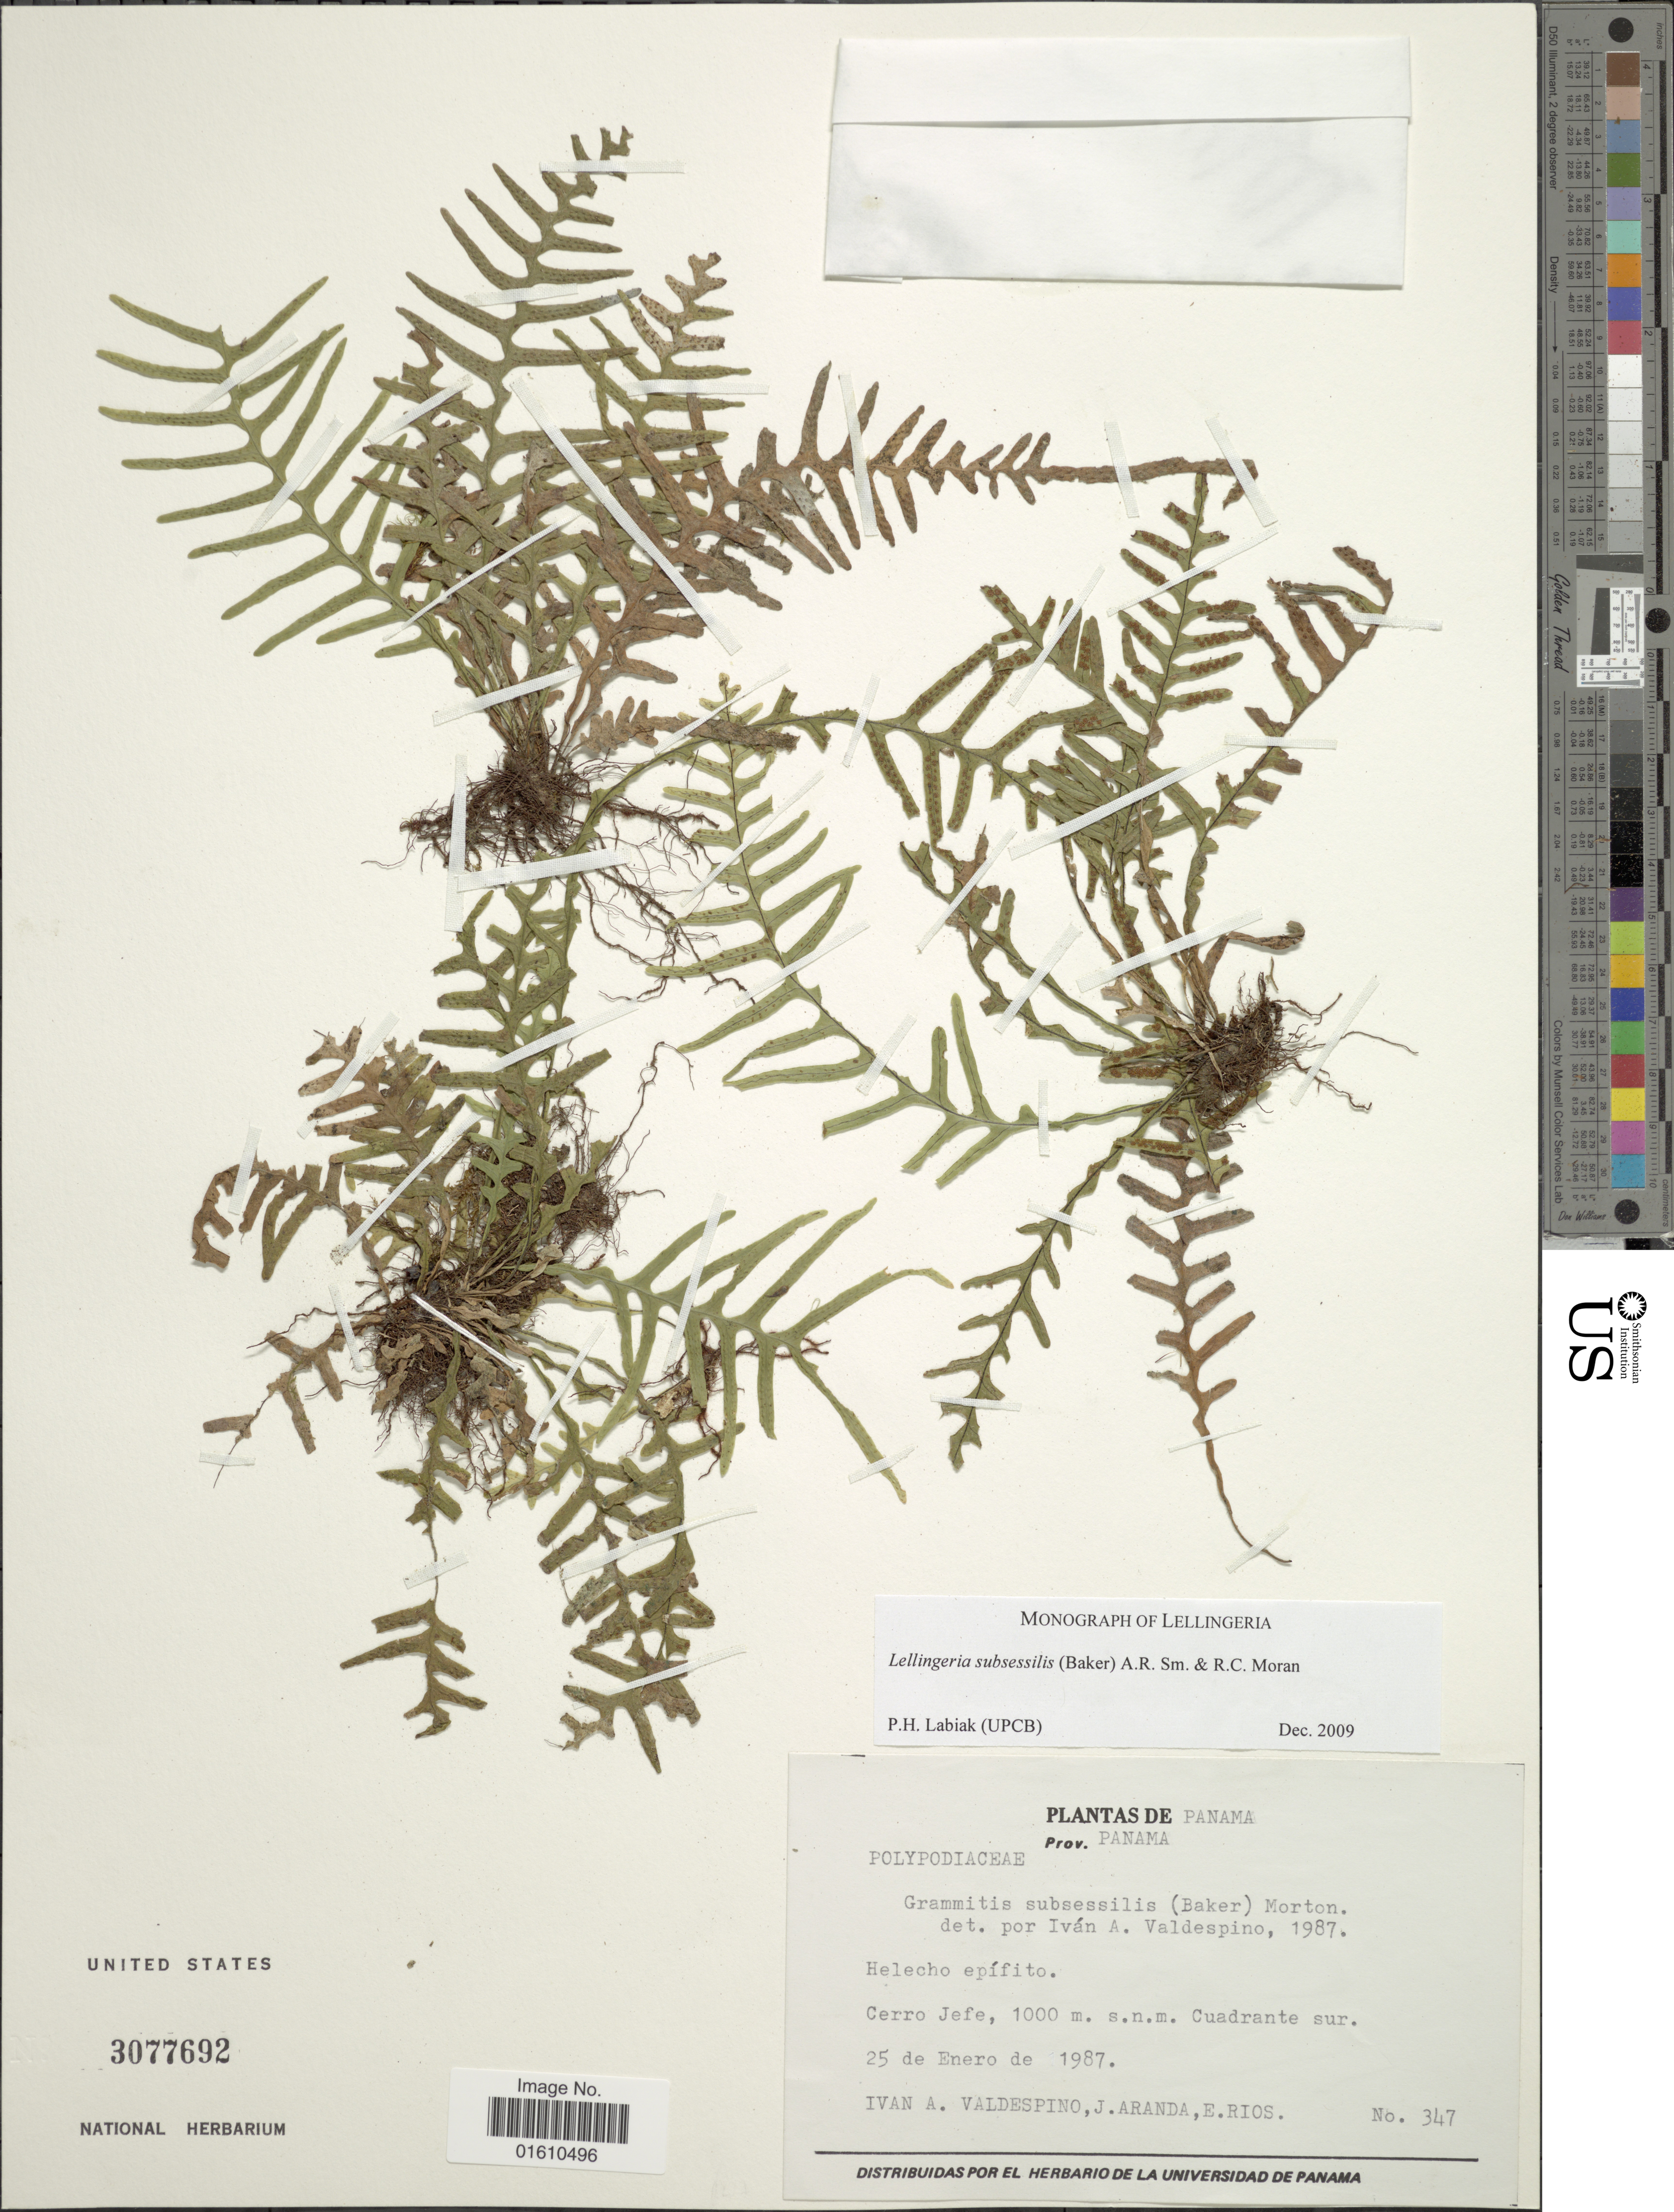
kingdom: Plantae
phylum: Tracheophyta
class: Polypodiopsida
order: Polypodiales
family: Polypodiaceae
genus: Lellingeria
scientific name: Lellingeria subsessilis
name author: (Baker) A.R. Sm. & R.C. Moran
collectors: I. A. Valdespino, J. Aranda & E. Rios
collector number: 347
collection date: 1987-01-25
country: Panama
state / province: Panamá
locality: Prov. Panama, Cerro Jefe, Cuadrante sur.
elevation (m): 1000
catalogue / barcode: US 3077692